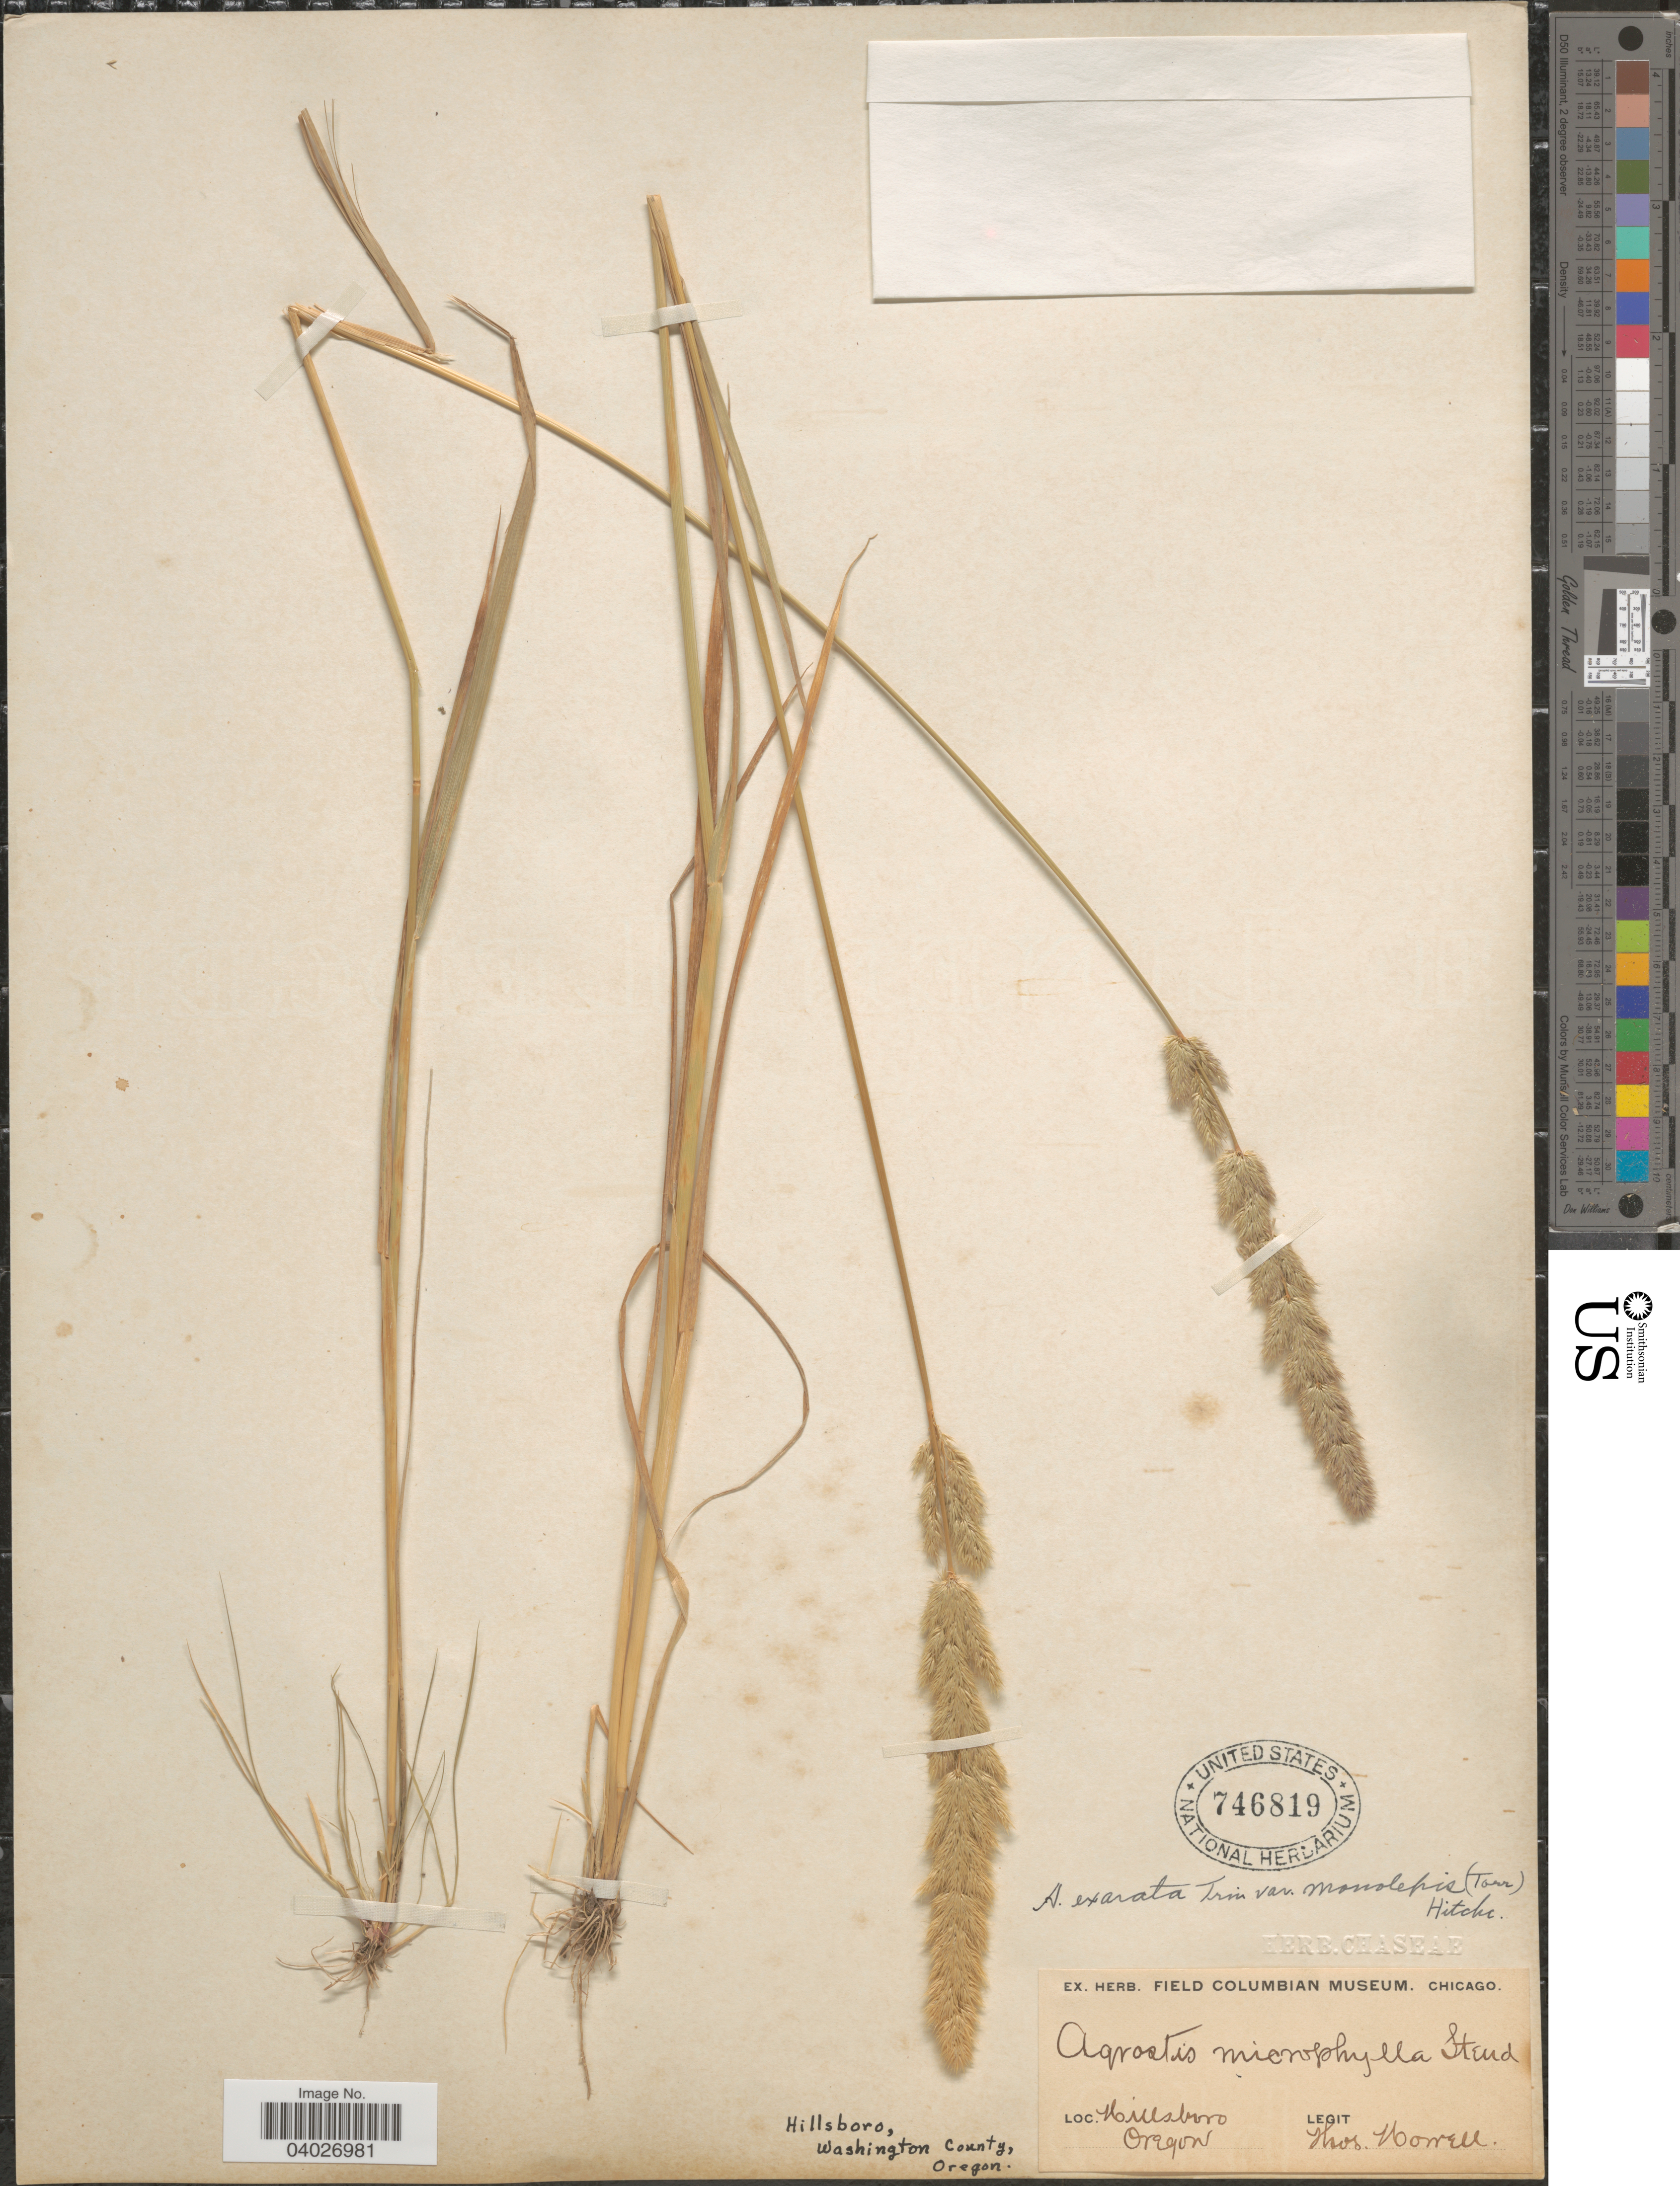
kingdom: Plantae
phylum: Tracheophyta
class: Liliopsida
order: Poales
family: Poaceae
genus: Agrostis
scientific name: Agrostis microphylla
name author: Steud.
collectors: T. Howell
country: United States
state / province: Oregon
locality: Hillsboro, Washington County.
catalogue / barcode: US 746819